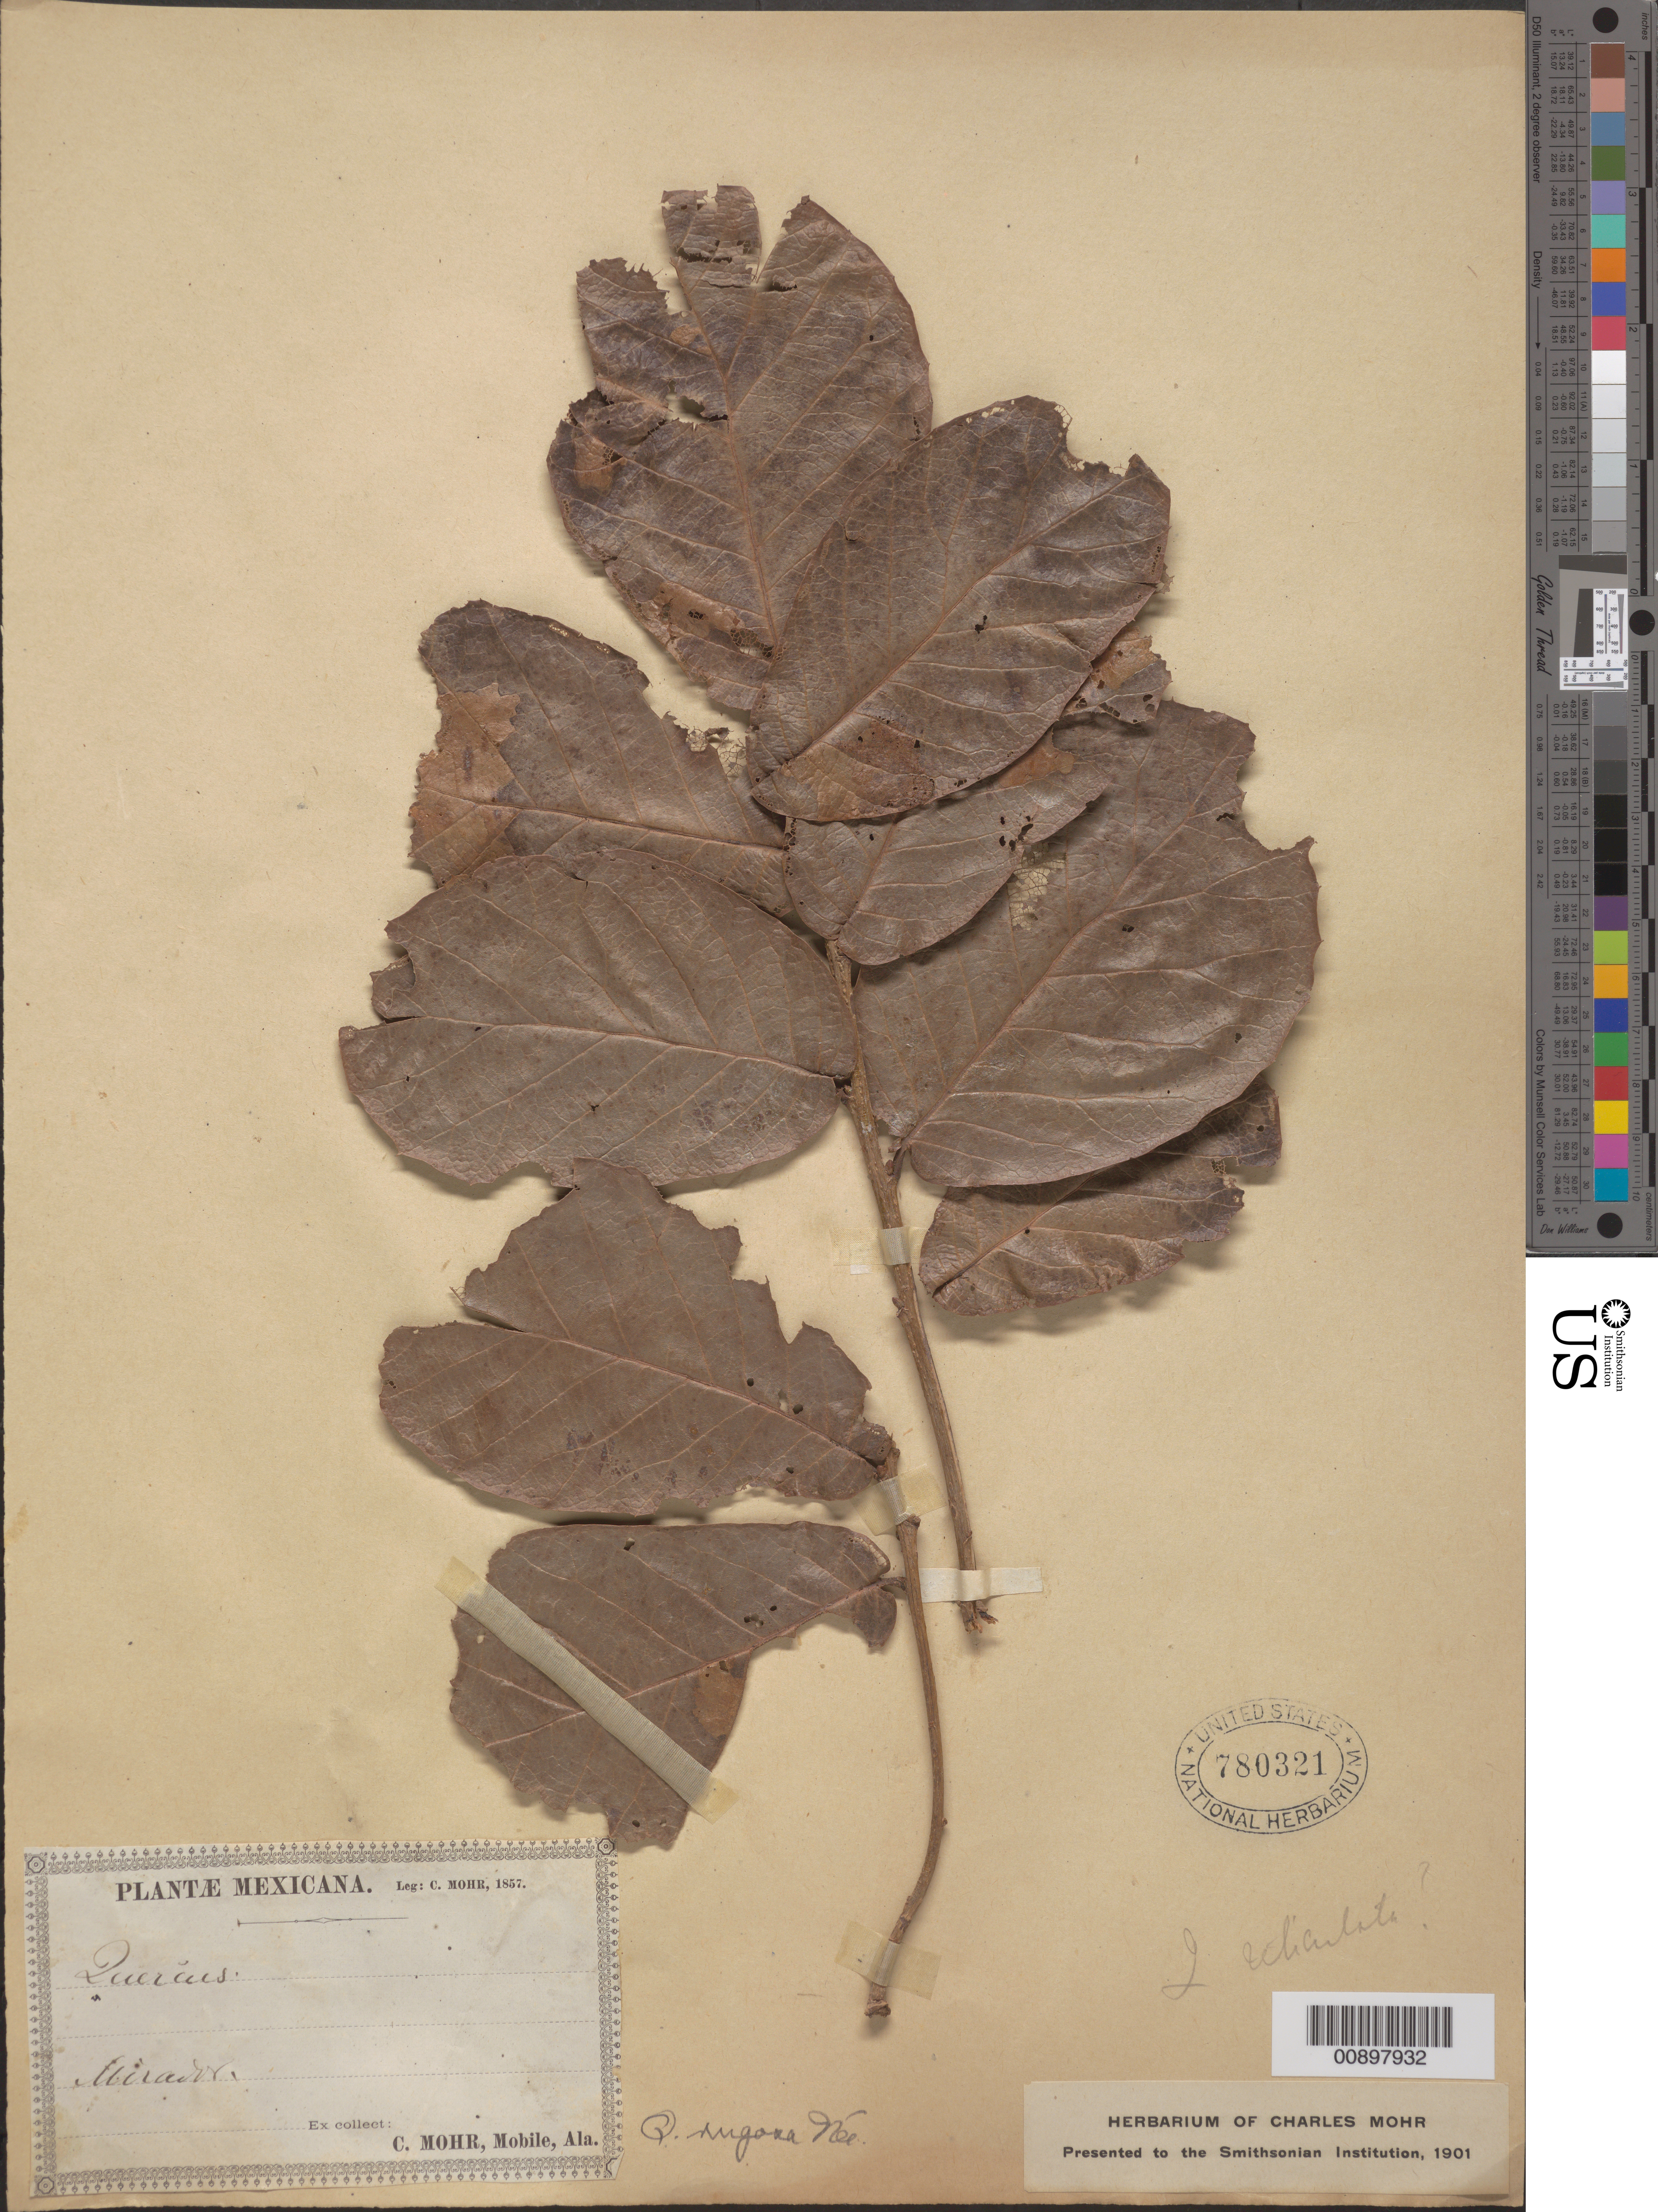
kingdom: Plantae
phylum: Tracheophyta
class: Magnoliopsida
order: Fagales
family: Fagaceae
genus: Quercus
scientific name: Quercus rugosa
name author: Née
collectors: C. T. Mohr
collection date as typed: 1857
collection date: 1857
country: Mexico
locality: Mirador.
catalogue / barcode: US 780321